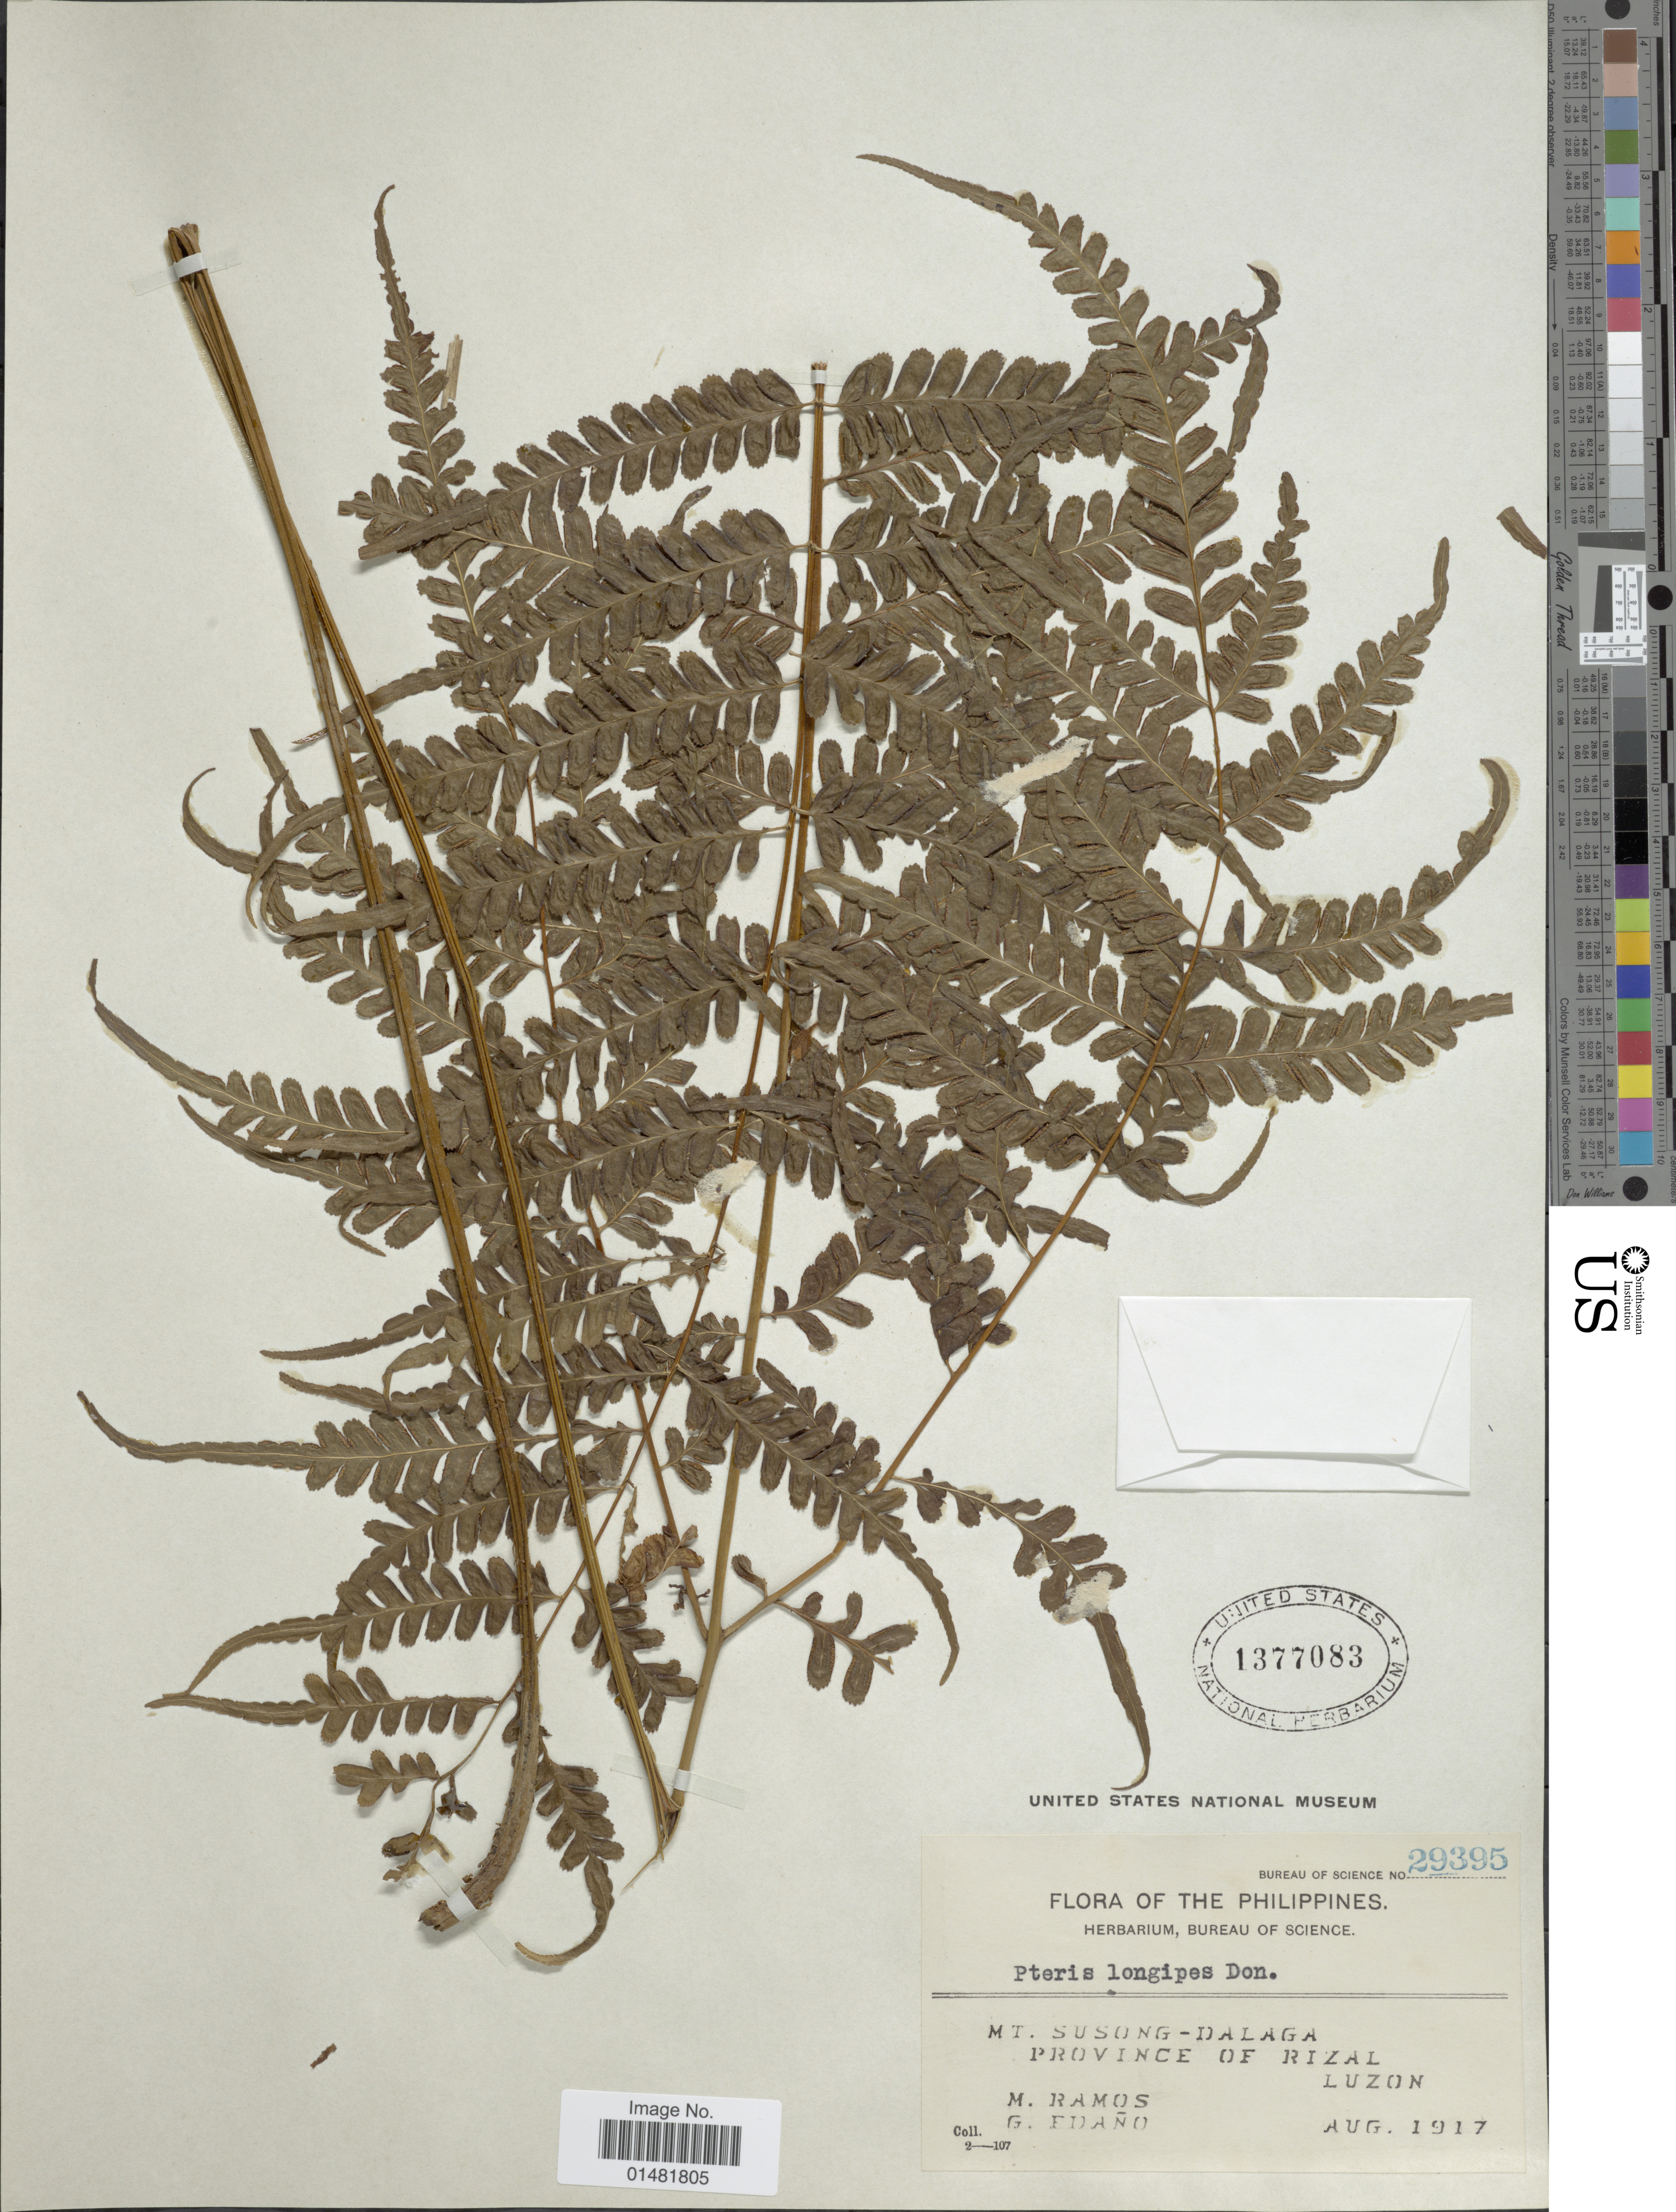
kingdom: Plantae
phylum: Tracheophyta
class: Polypodiopsida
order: Polypodiales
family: Pteridaceae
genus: Pteris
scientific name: Pteris longipes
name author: D. Don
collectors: M. Ramos & G. Edaño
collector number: Bureau of Science 29395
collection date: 1917-08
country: Philippines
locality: Mt. Susong-Dalaga, Province of Rizal, Luzon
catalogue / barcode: US 1377083